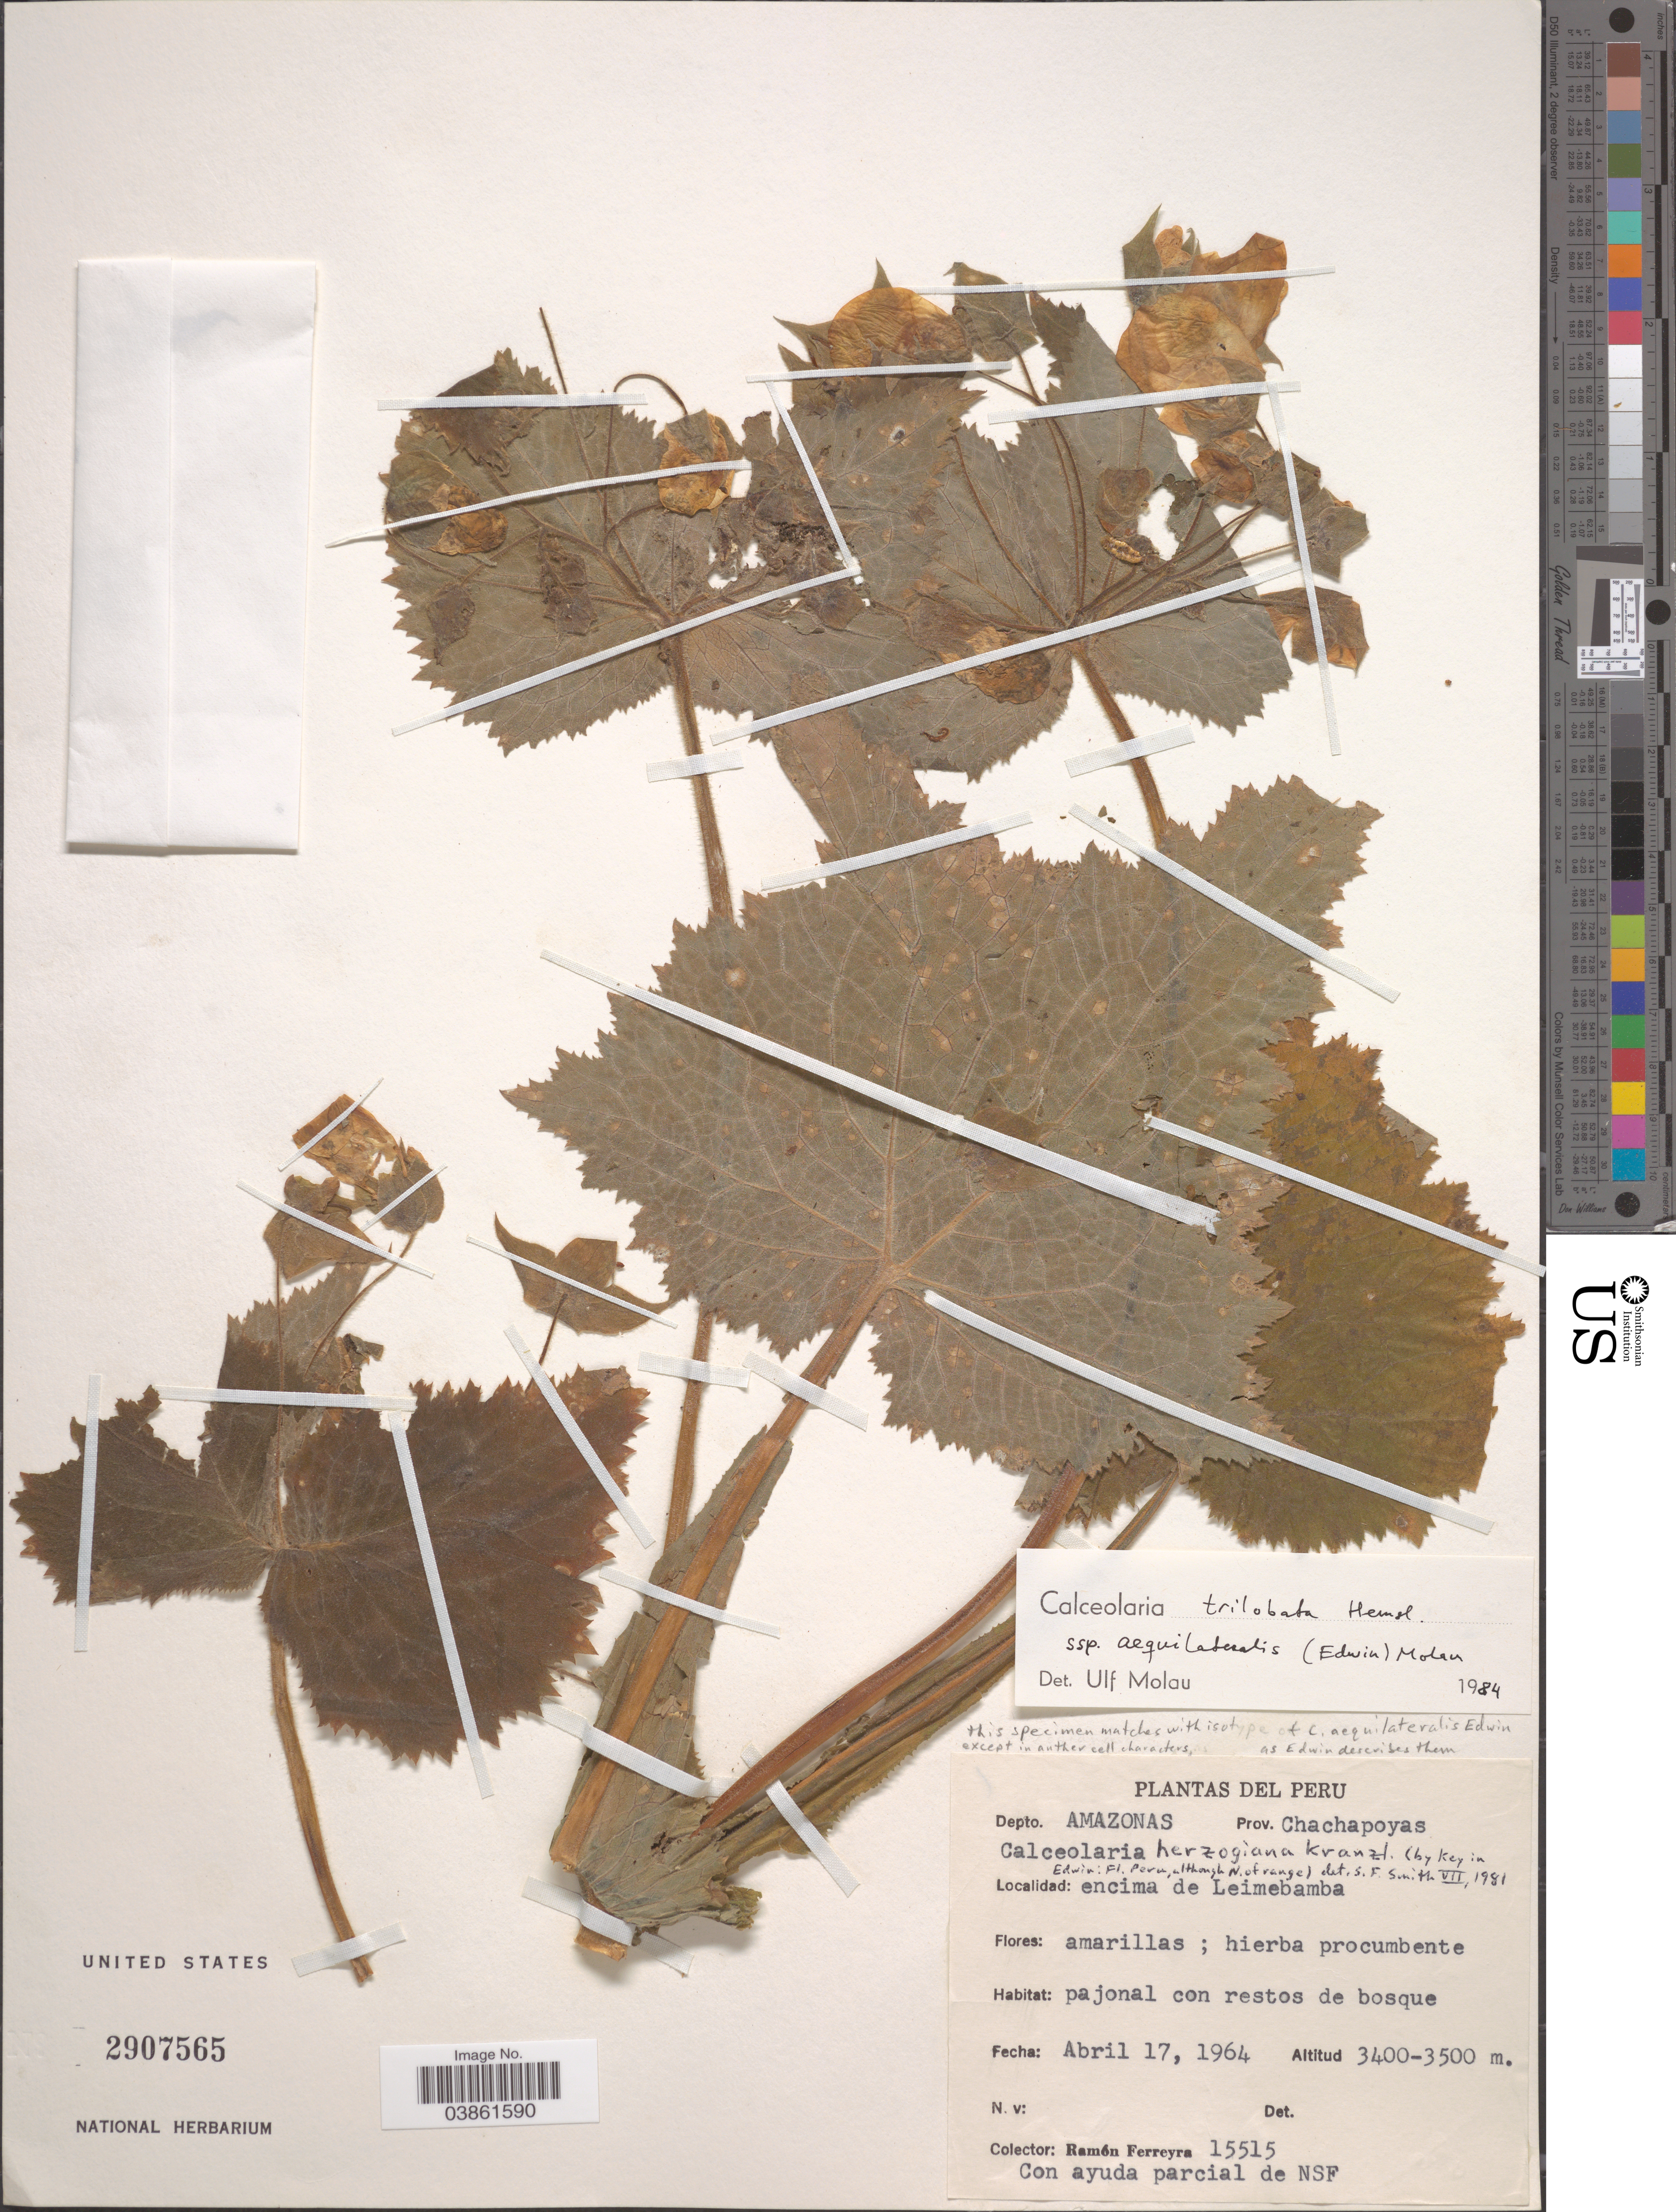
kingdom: Plantae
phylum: Tracheophyta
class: Magnoliopsida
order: Lamiales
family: Calceolariaceae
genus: Calceolaria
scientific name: Calceolaria trilobata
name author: Hemsl.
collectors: R. A. Ferreyra & NSF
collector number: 15515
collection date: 1964-04-17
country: Peru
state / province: Amazonas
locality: Depto. Amazonas. Prov. Chachapoyas. Encima de Leimebamba.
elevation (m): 3400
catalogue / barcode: US 2907565